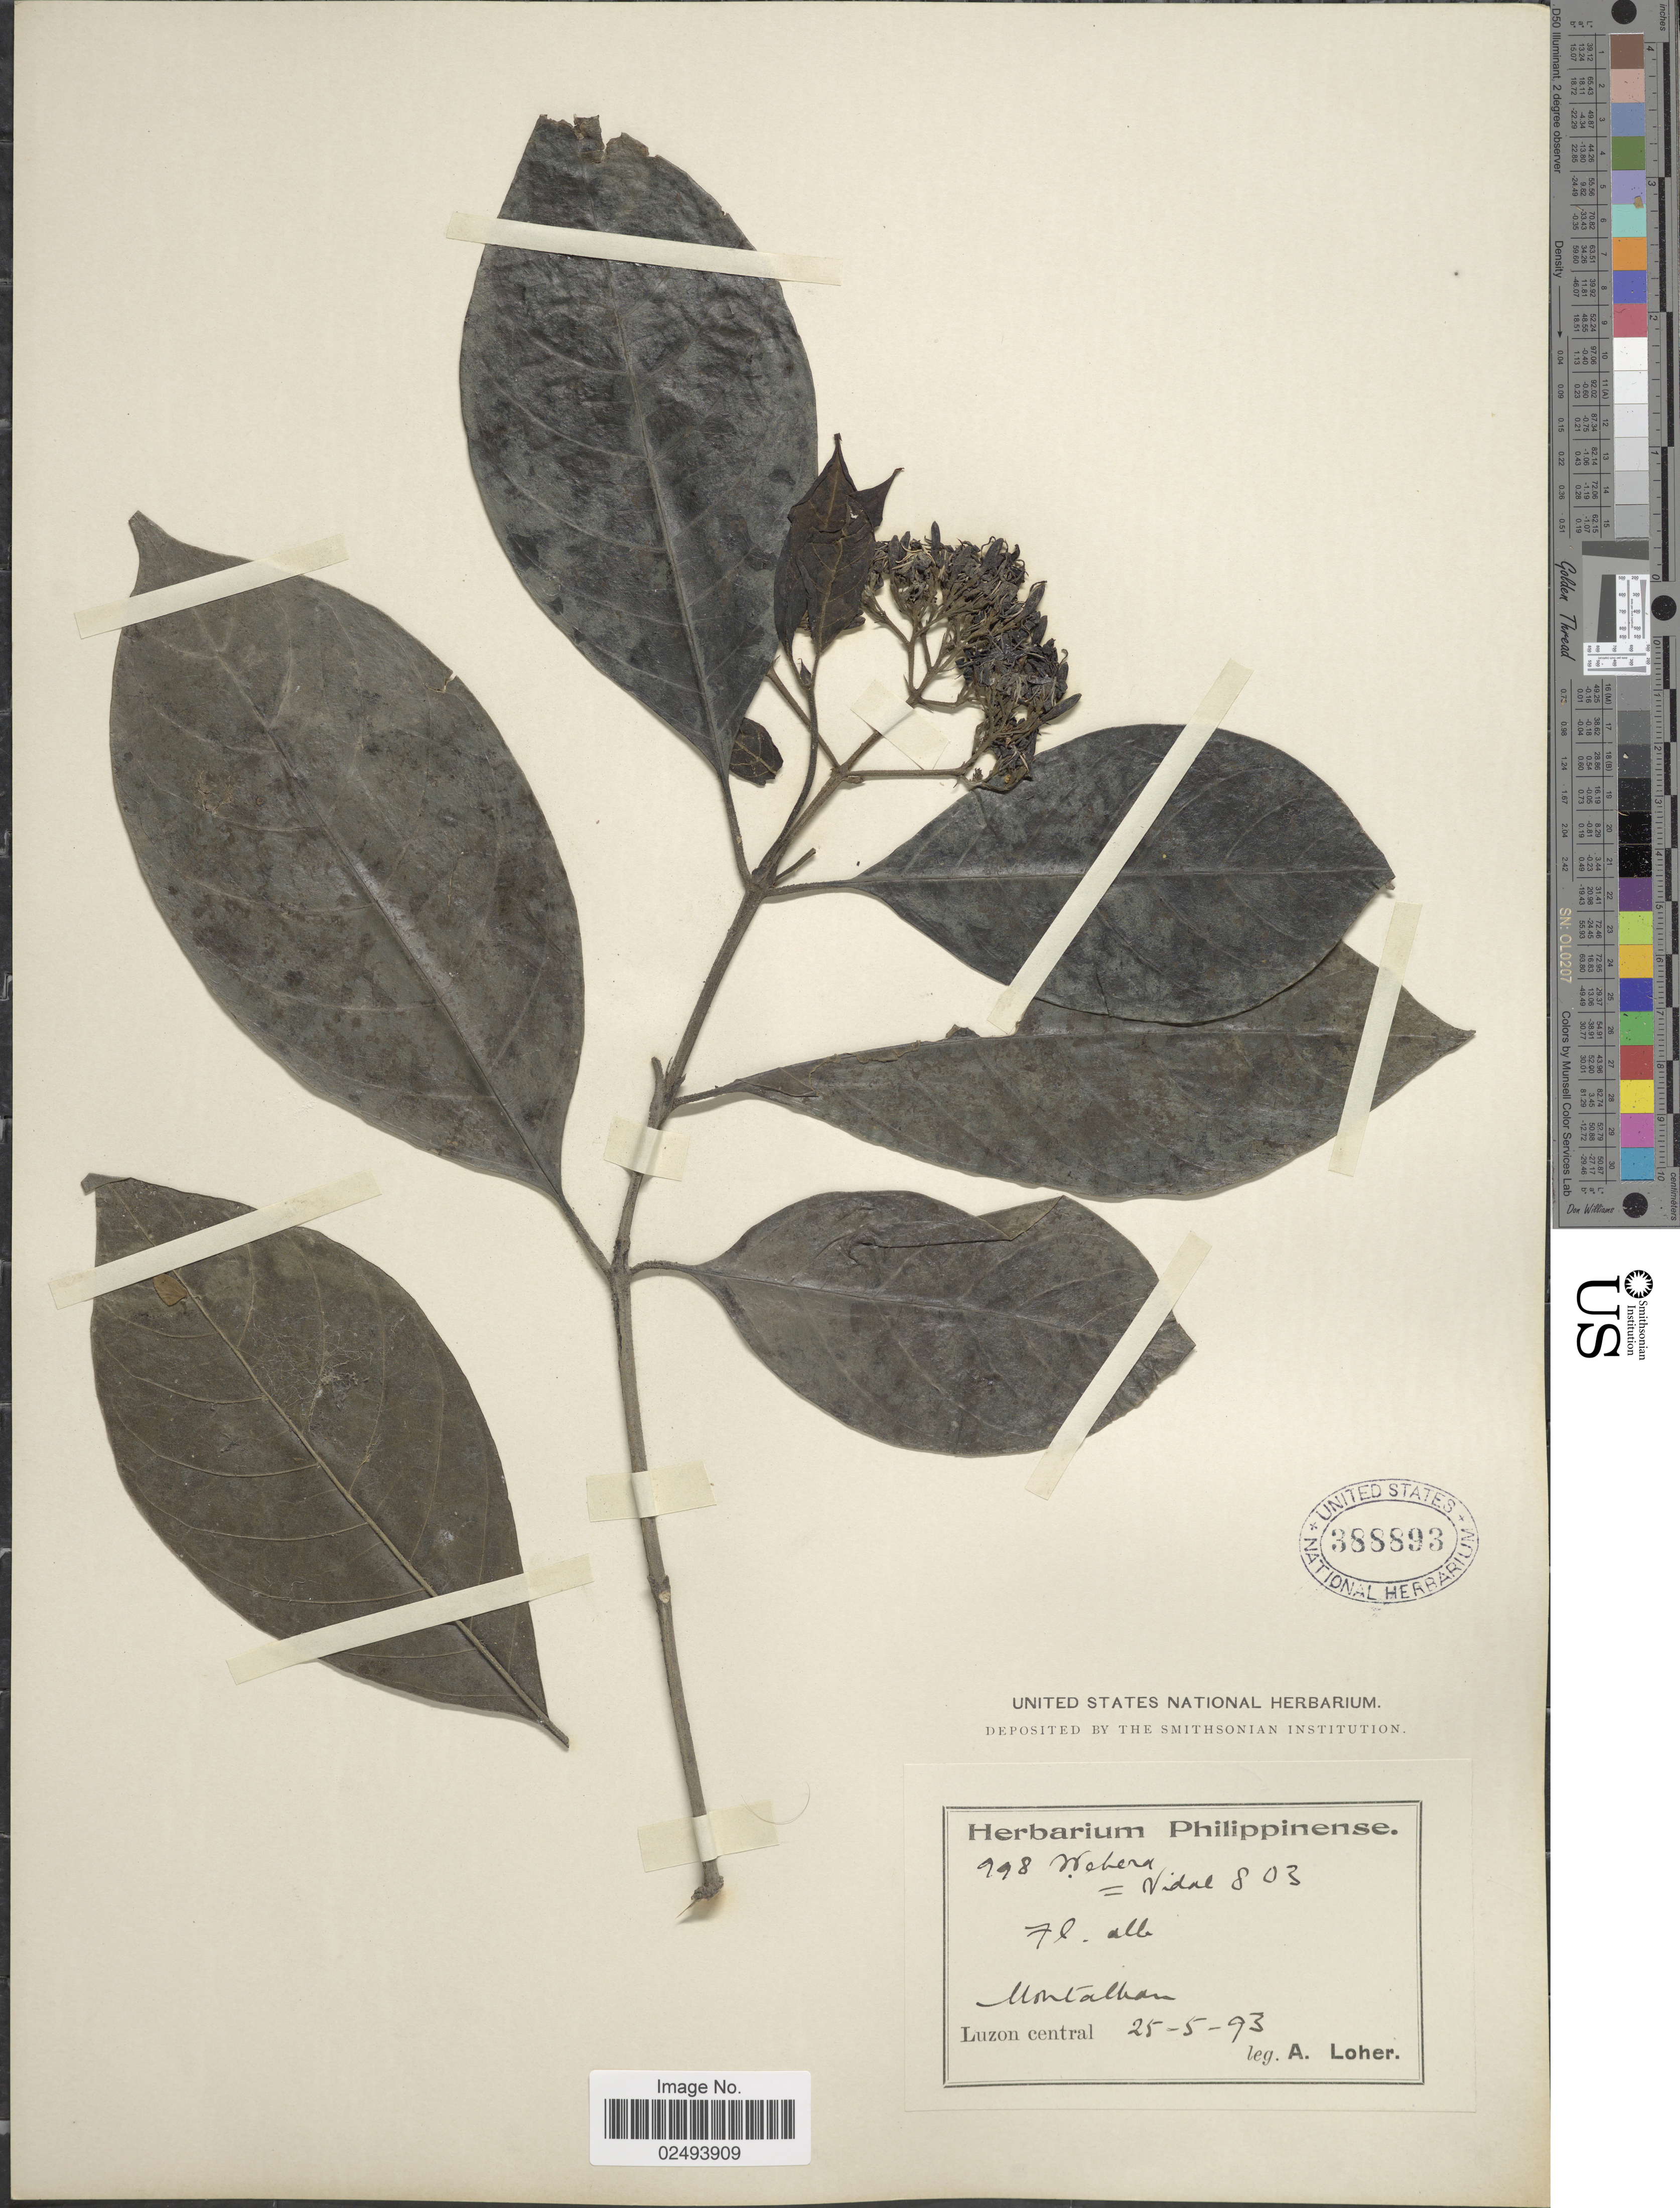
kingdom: Plantae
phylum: Tracheophyta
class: Magnoliopsida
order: Gentianales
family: Rubiaceae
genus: Tarenna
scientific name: Tarenna sp.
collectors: A. Loher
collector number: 998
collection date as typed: Transcribed d/m/y: 25/5/93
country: Philippines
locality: Montalban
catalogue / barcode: US 388893